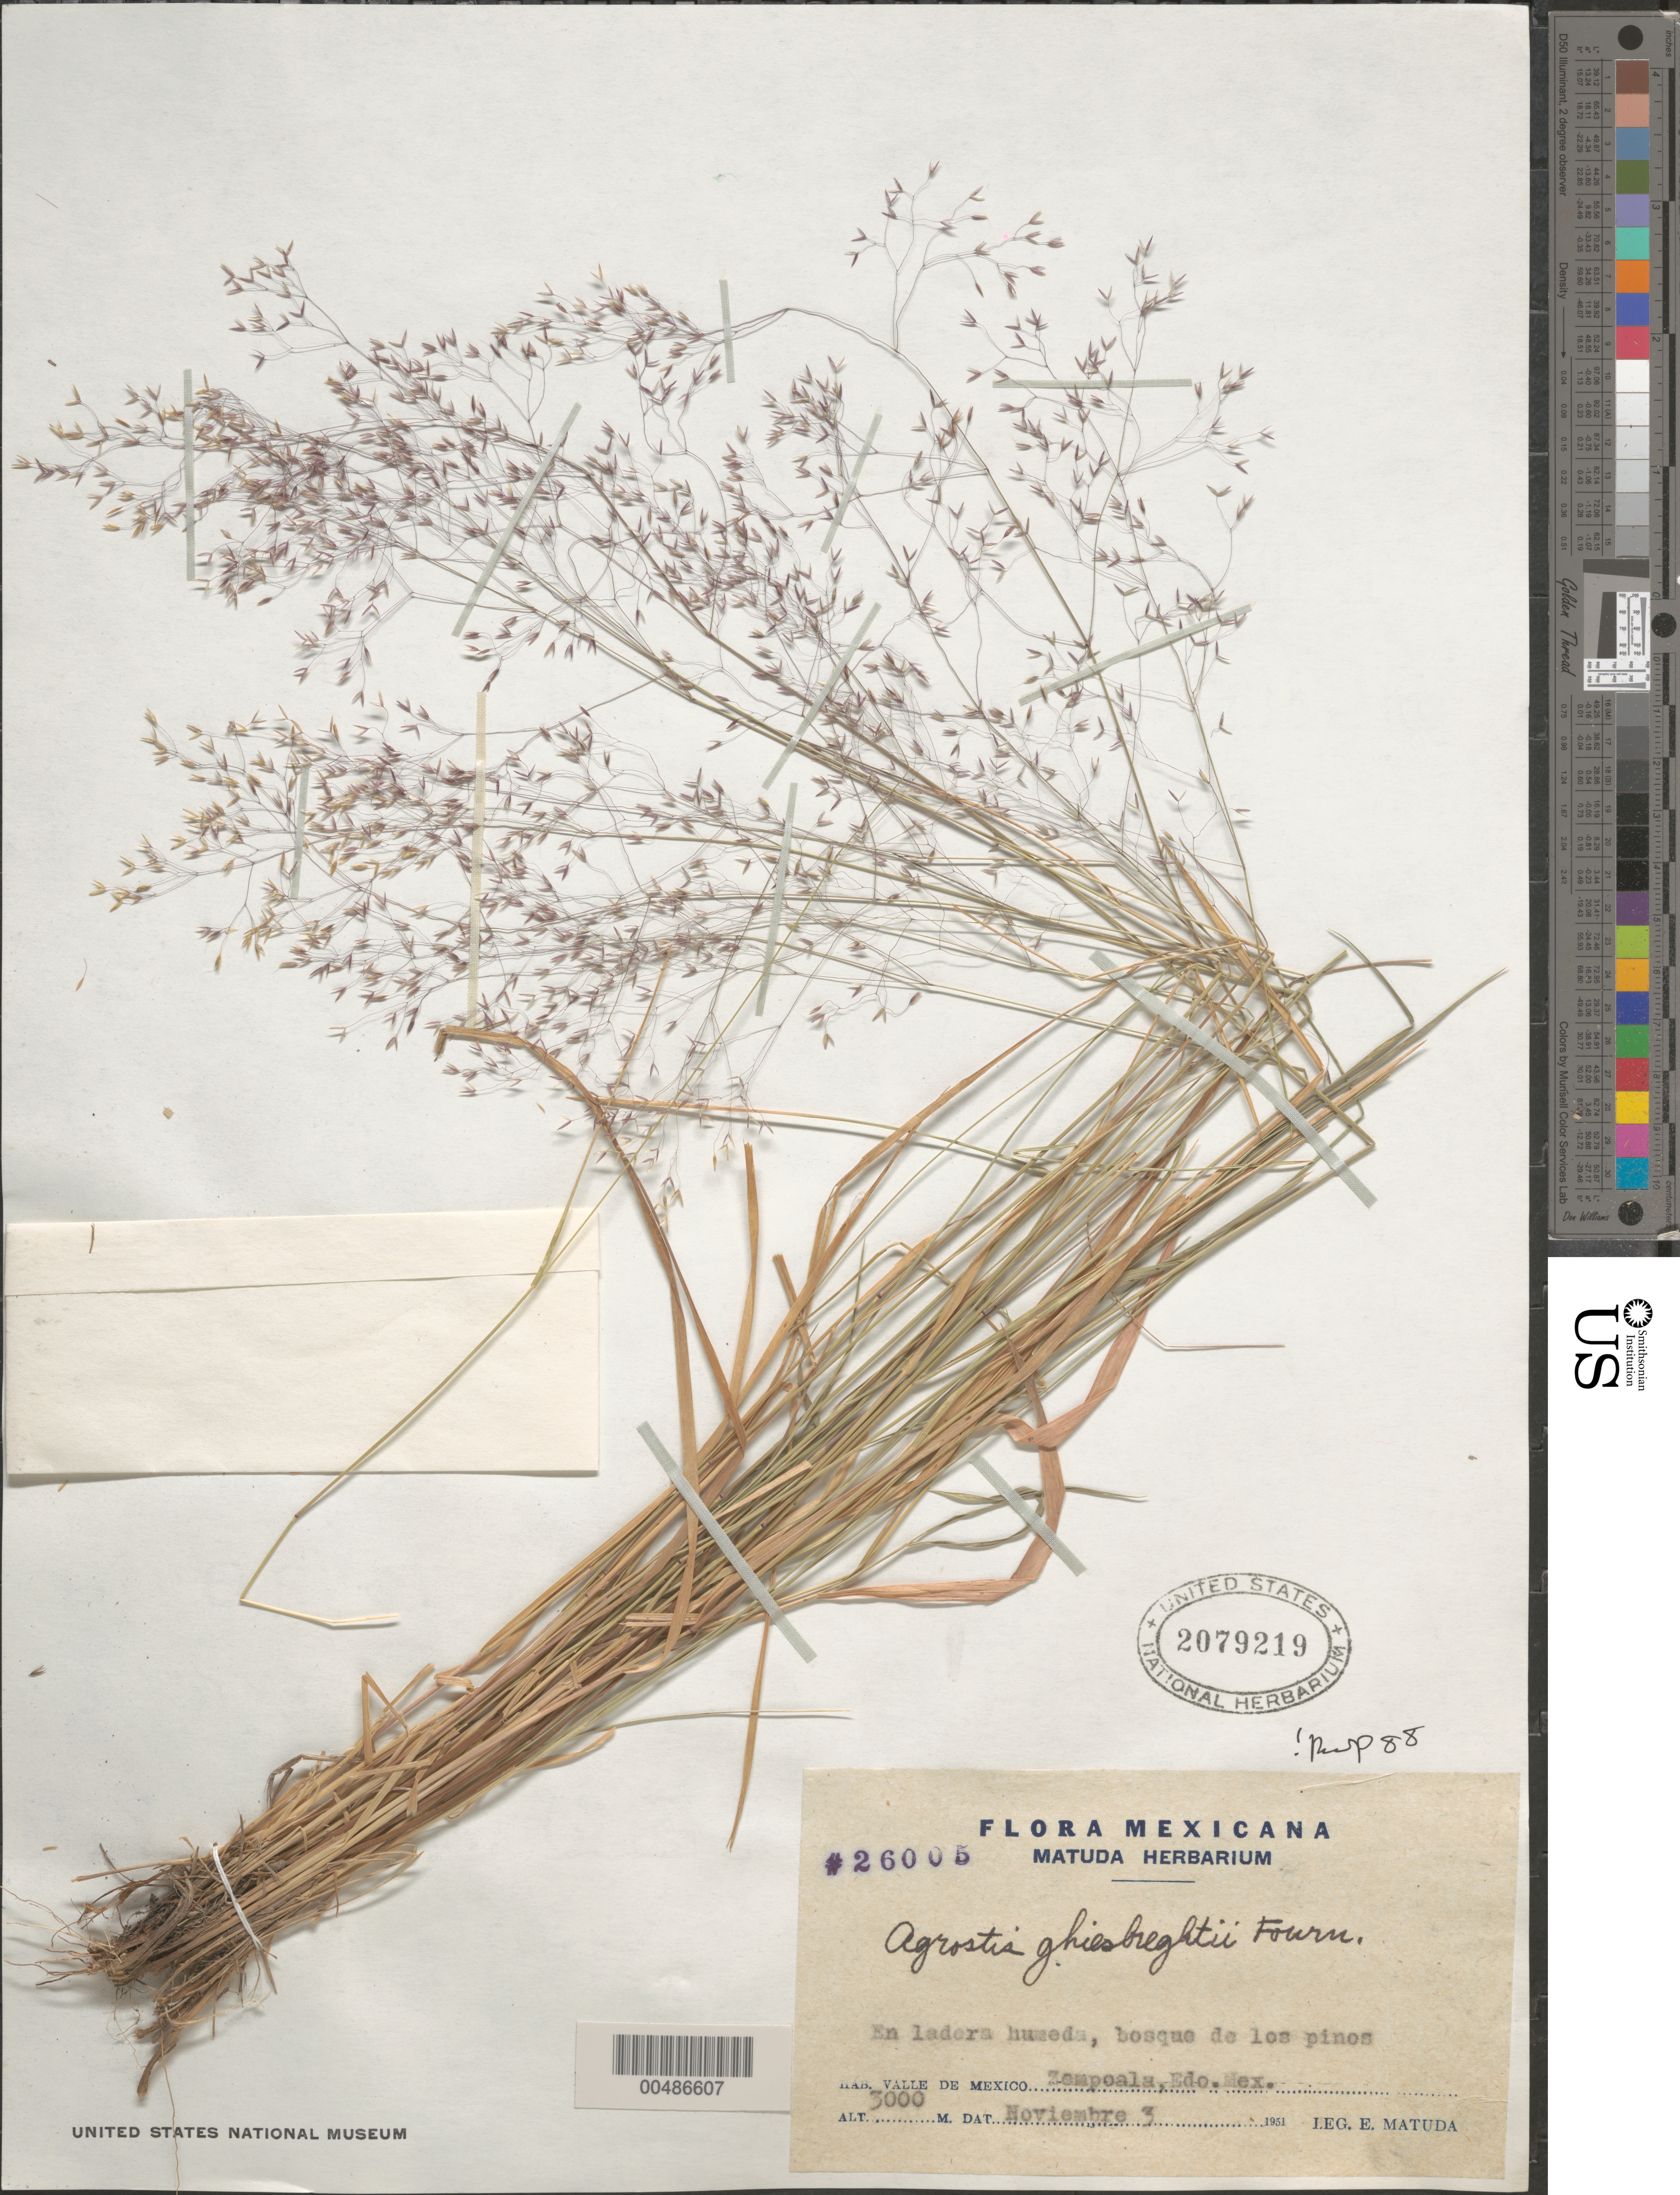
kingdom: Plantae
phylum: Tracheophyta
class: Liliopsida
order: Poales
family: Poaceae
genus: Agrostis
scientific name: Agrostis ghiesbreghtii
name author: E. Fourn.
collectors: E. Matuda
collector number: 26005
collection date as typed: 3 Nov 1951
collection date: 1951-11-03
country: Mexico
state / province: México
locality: Valle de Mexico, Zempoala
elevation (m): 3000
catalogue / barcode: US 2079219